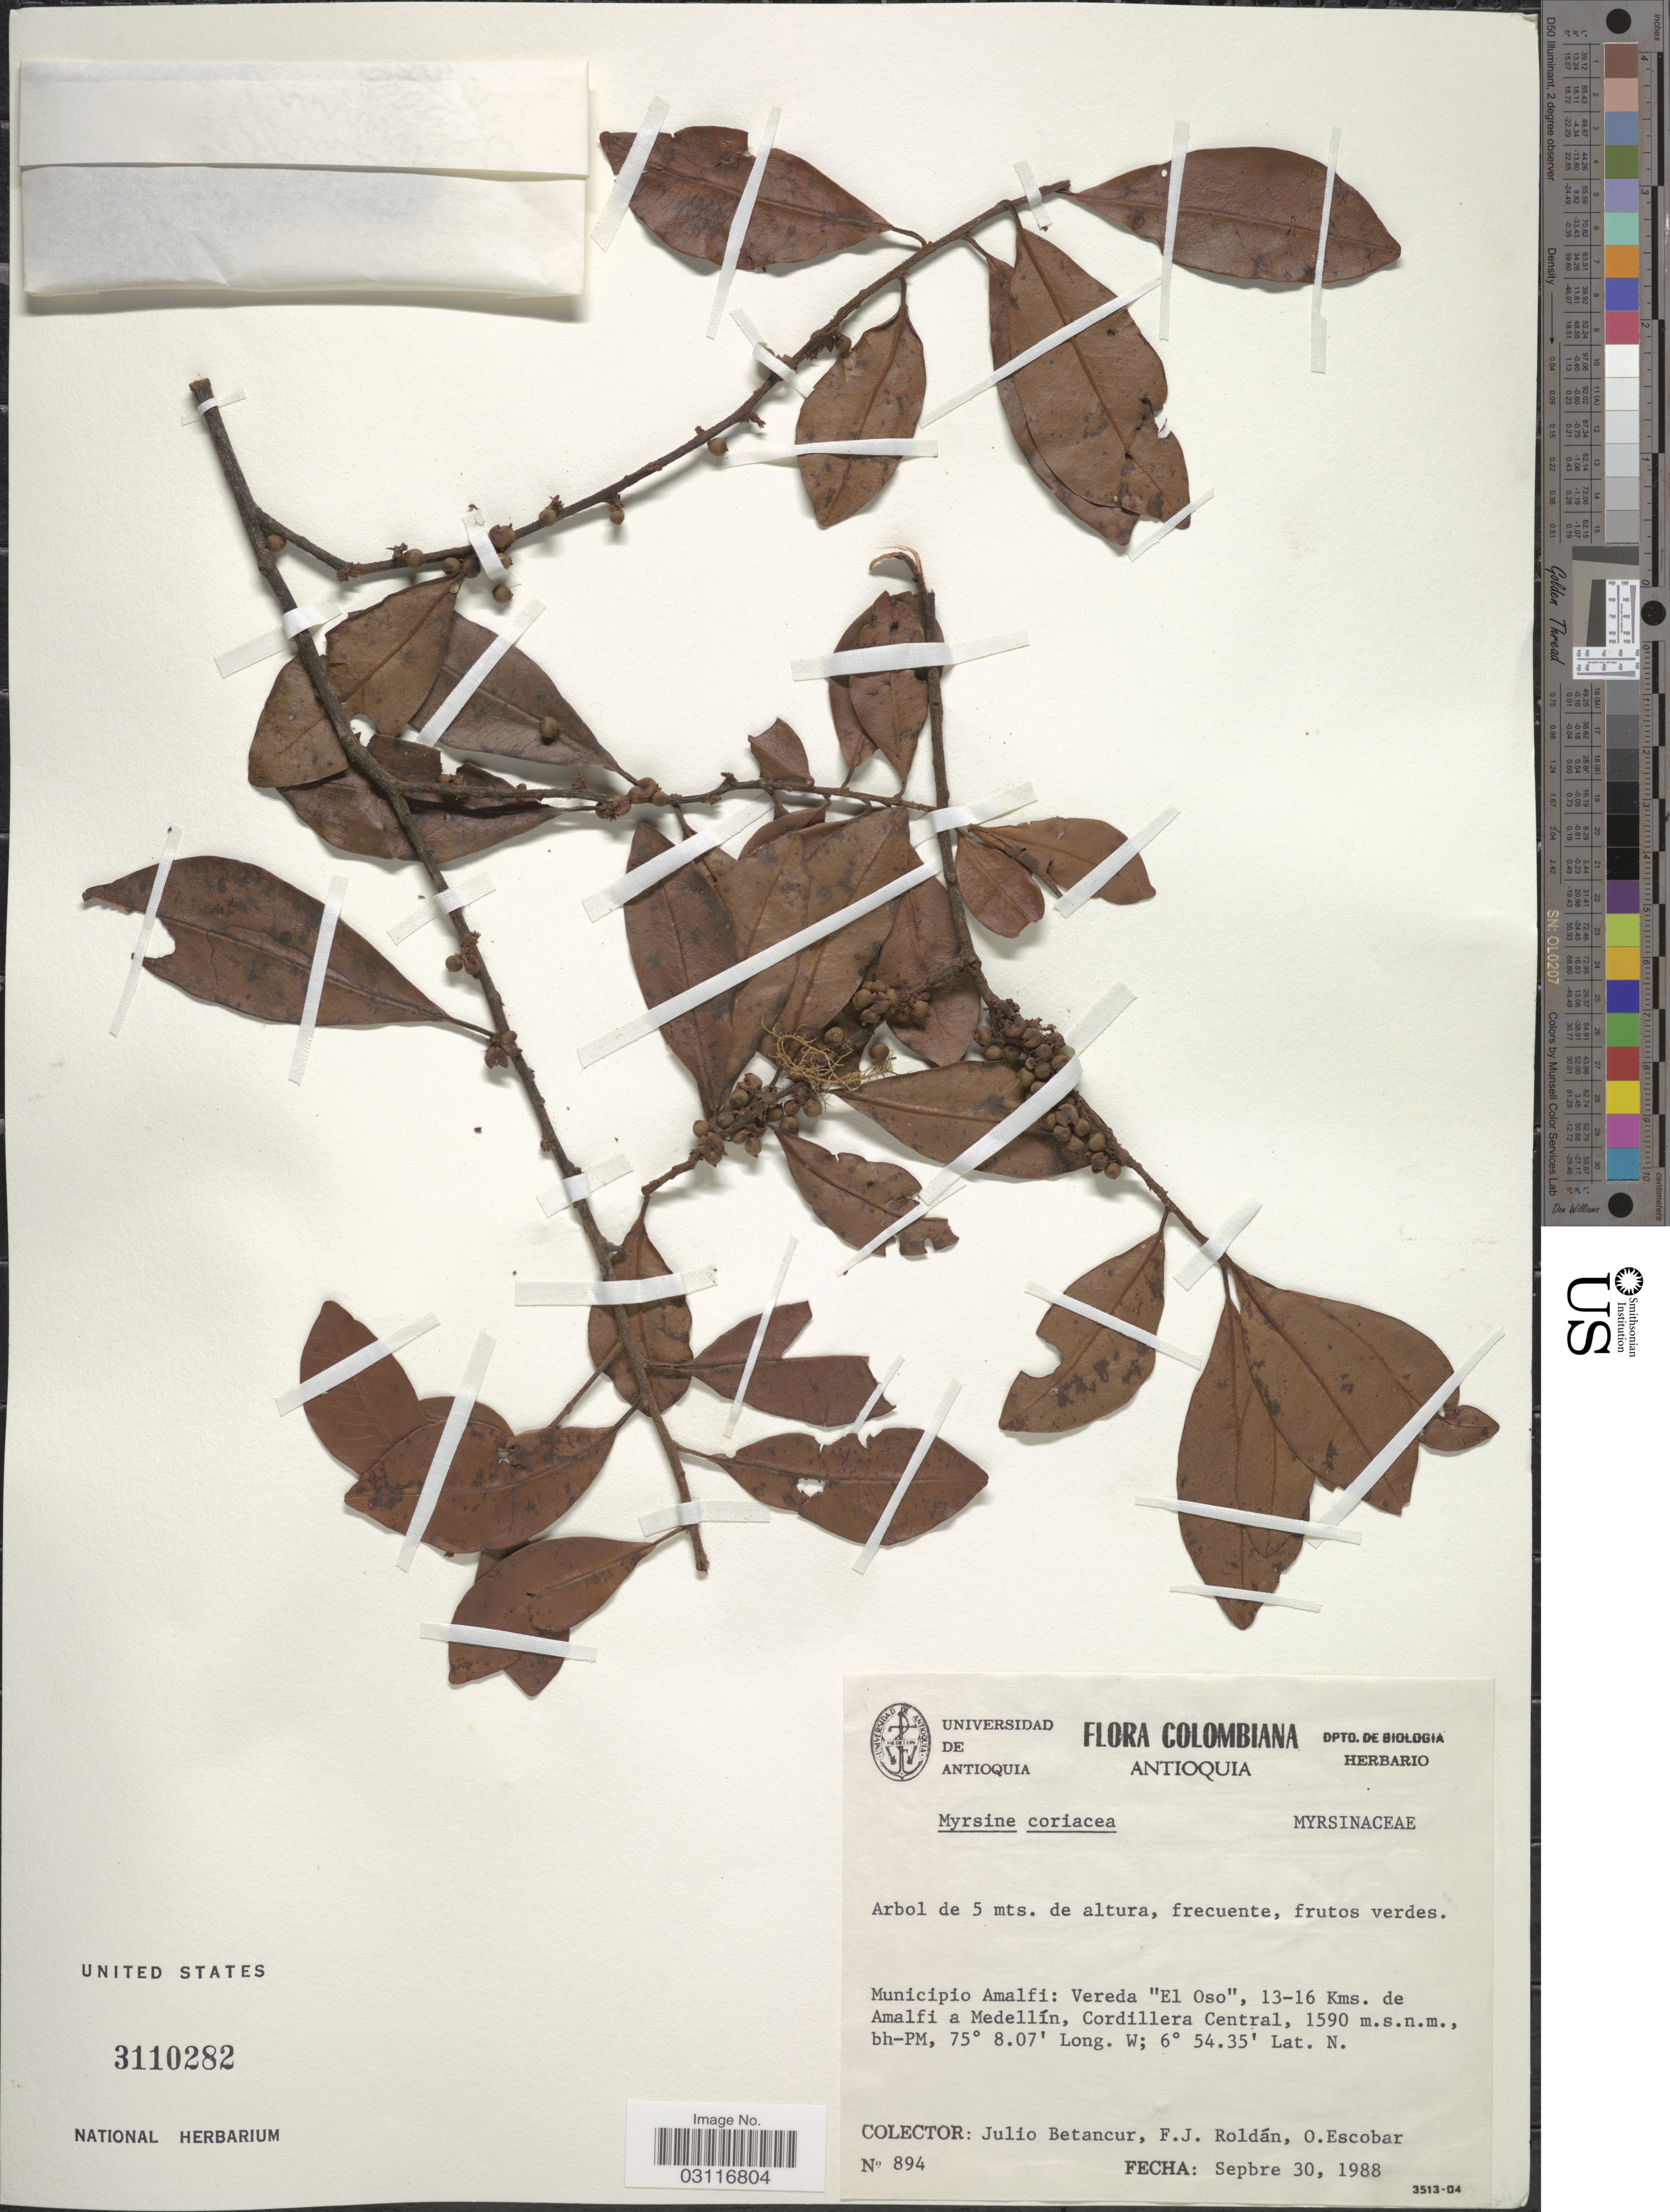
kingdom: Plantae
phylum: Tracheophyta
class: Magnoliopsida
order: Ericales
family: Primulaceae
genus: Myrsine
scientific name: Myrsine coriacea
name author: (Sw.) R. Br. ex Roem. & Schult.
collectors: J. Betancur, F. J. Roldán & O. Escobar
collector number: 894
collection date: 1988-09-30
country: Colombia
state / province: Antioquia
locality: Municipio Amalfi: Vereda "El Oso", 13-16 Kms. de Amalfi a Medellín, Cordillera Central.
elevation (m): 1590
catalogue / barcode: US 3110282